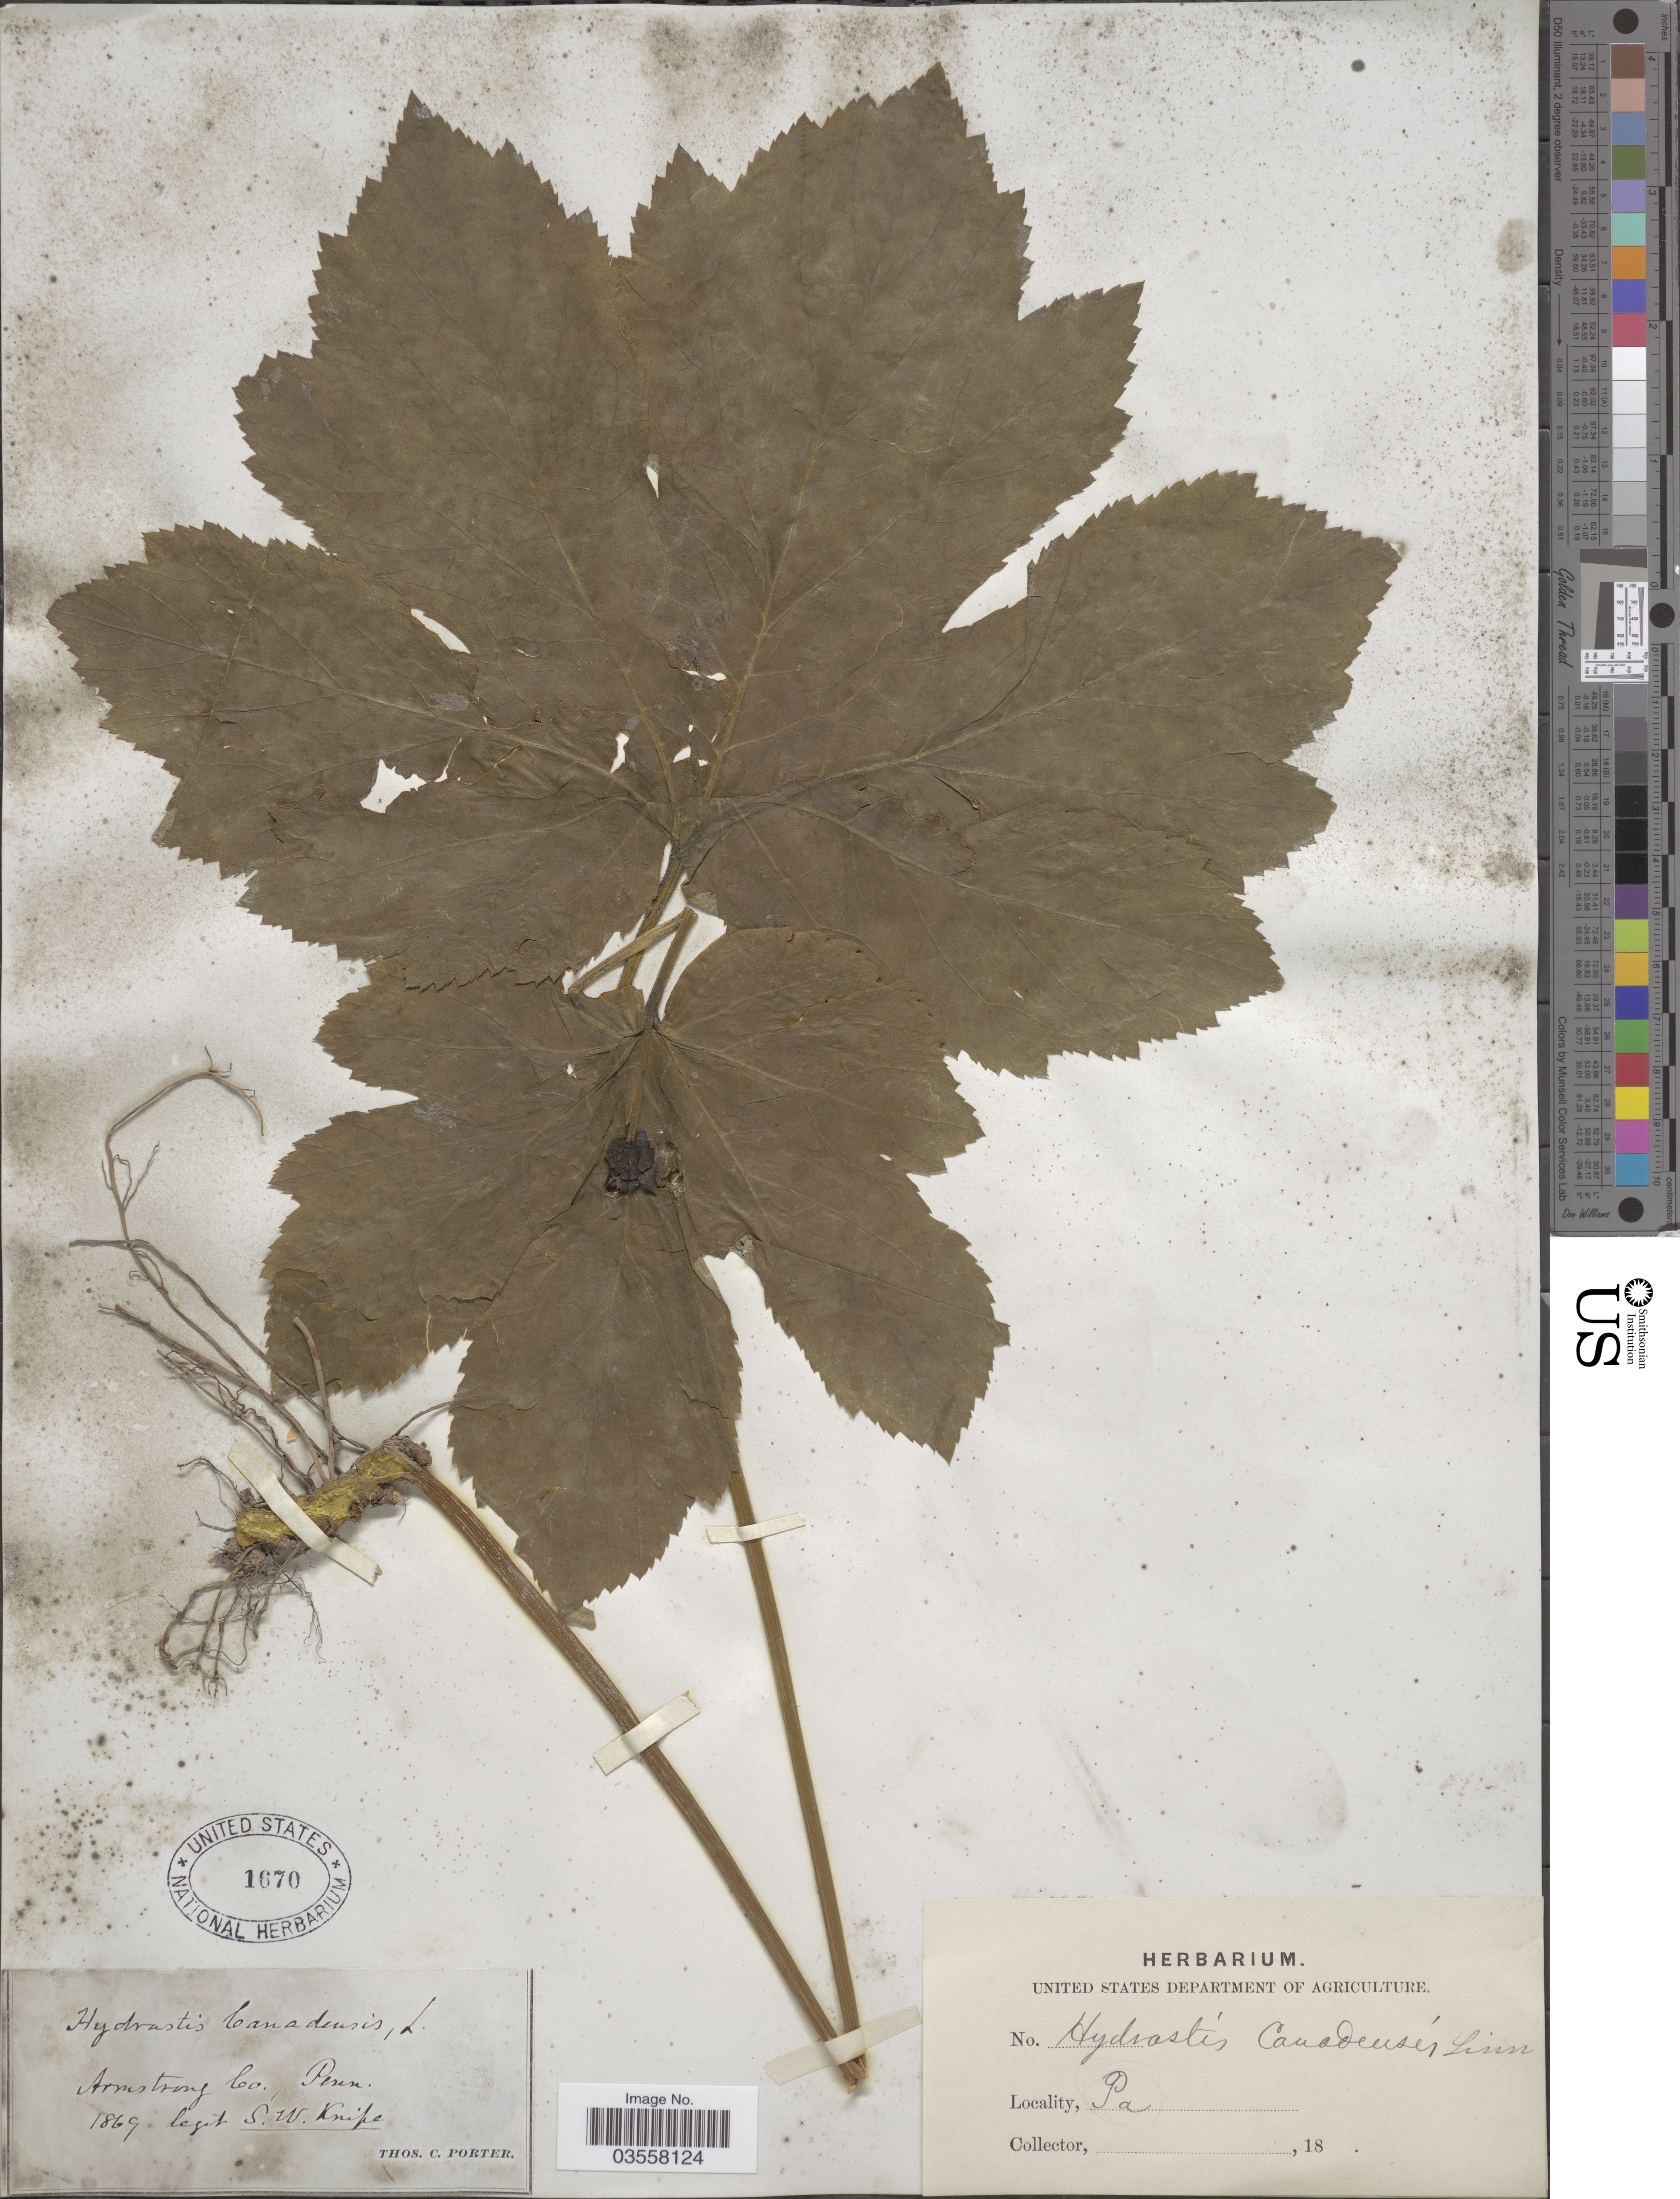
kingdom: Plantae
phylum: Tracheophyta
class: Magnoliopsida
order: Ranunculales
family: Ranunculaceae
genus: Hydrastis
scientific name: Hydrastis canadensis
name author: L.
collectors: S. Knife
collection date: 1869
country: United States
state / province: Pennsylvania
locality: Armstrong Co.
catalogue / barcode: US 1670